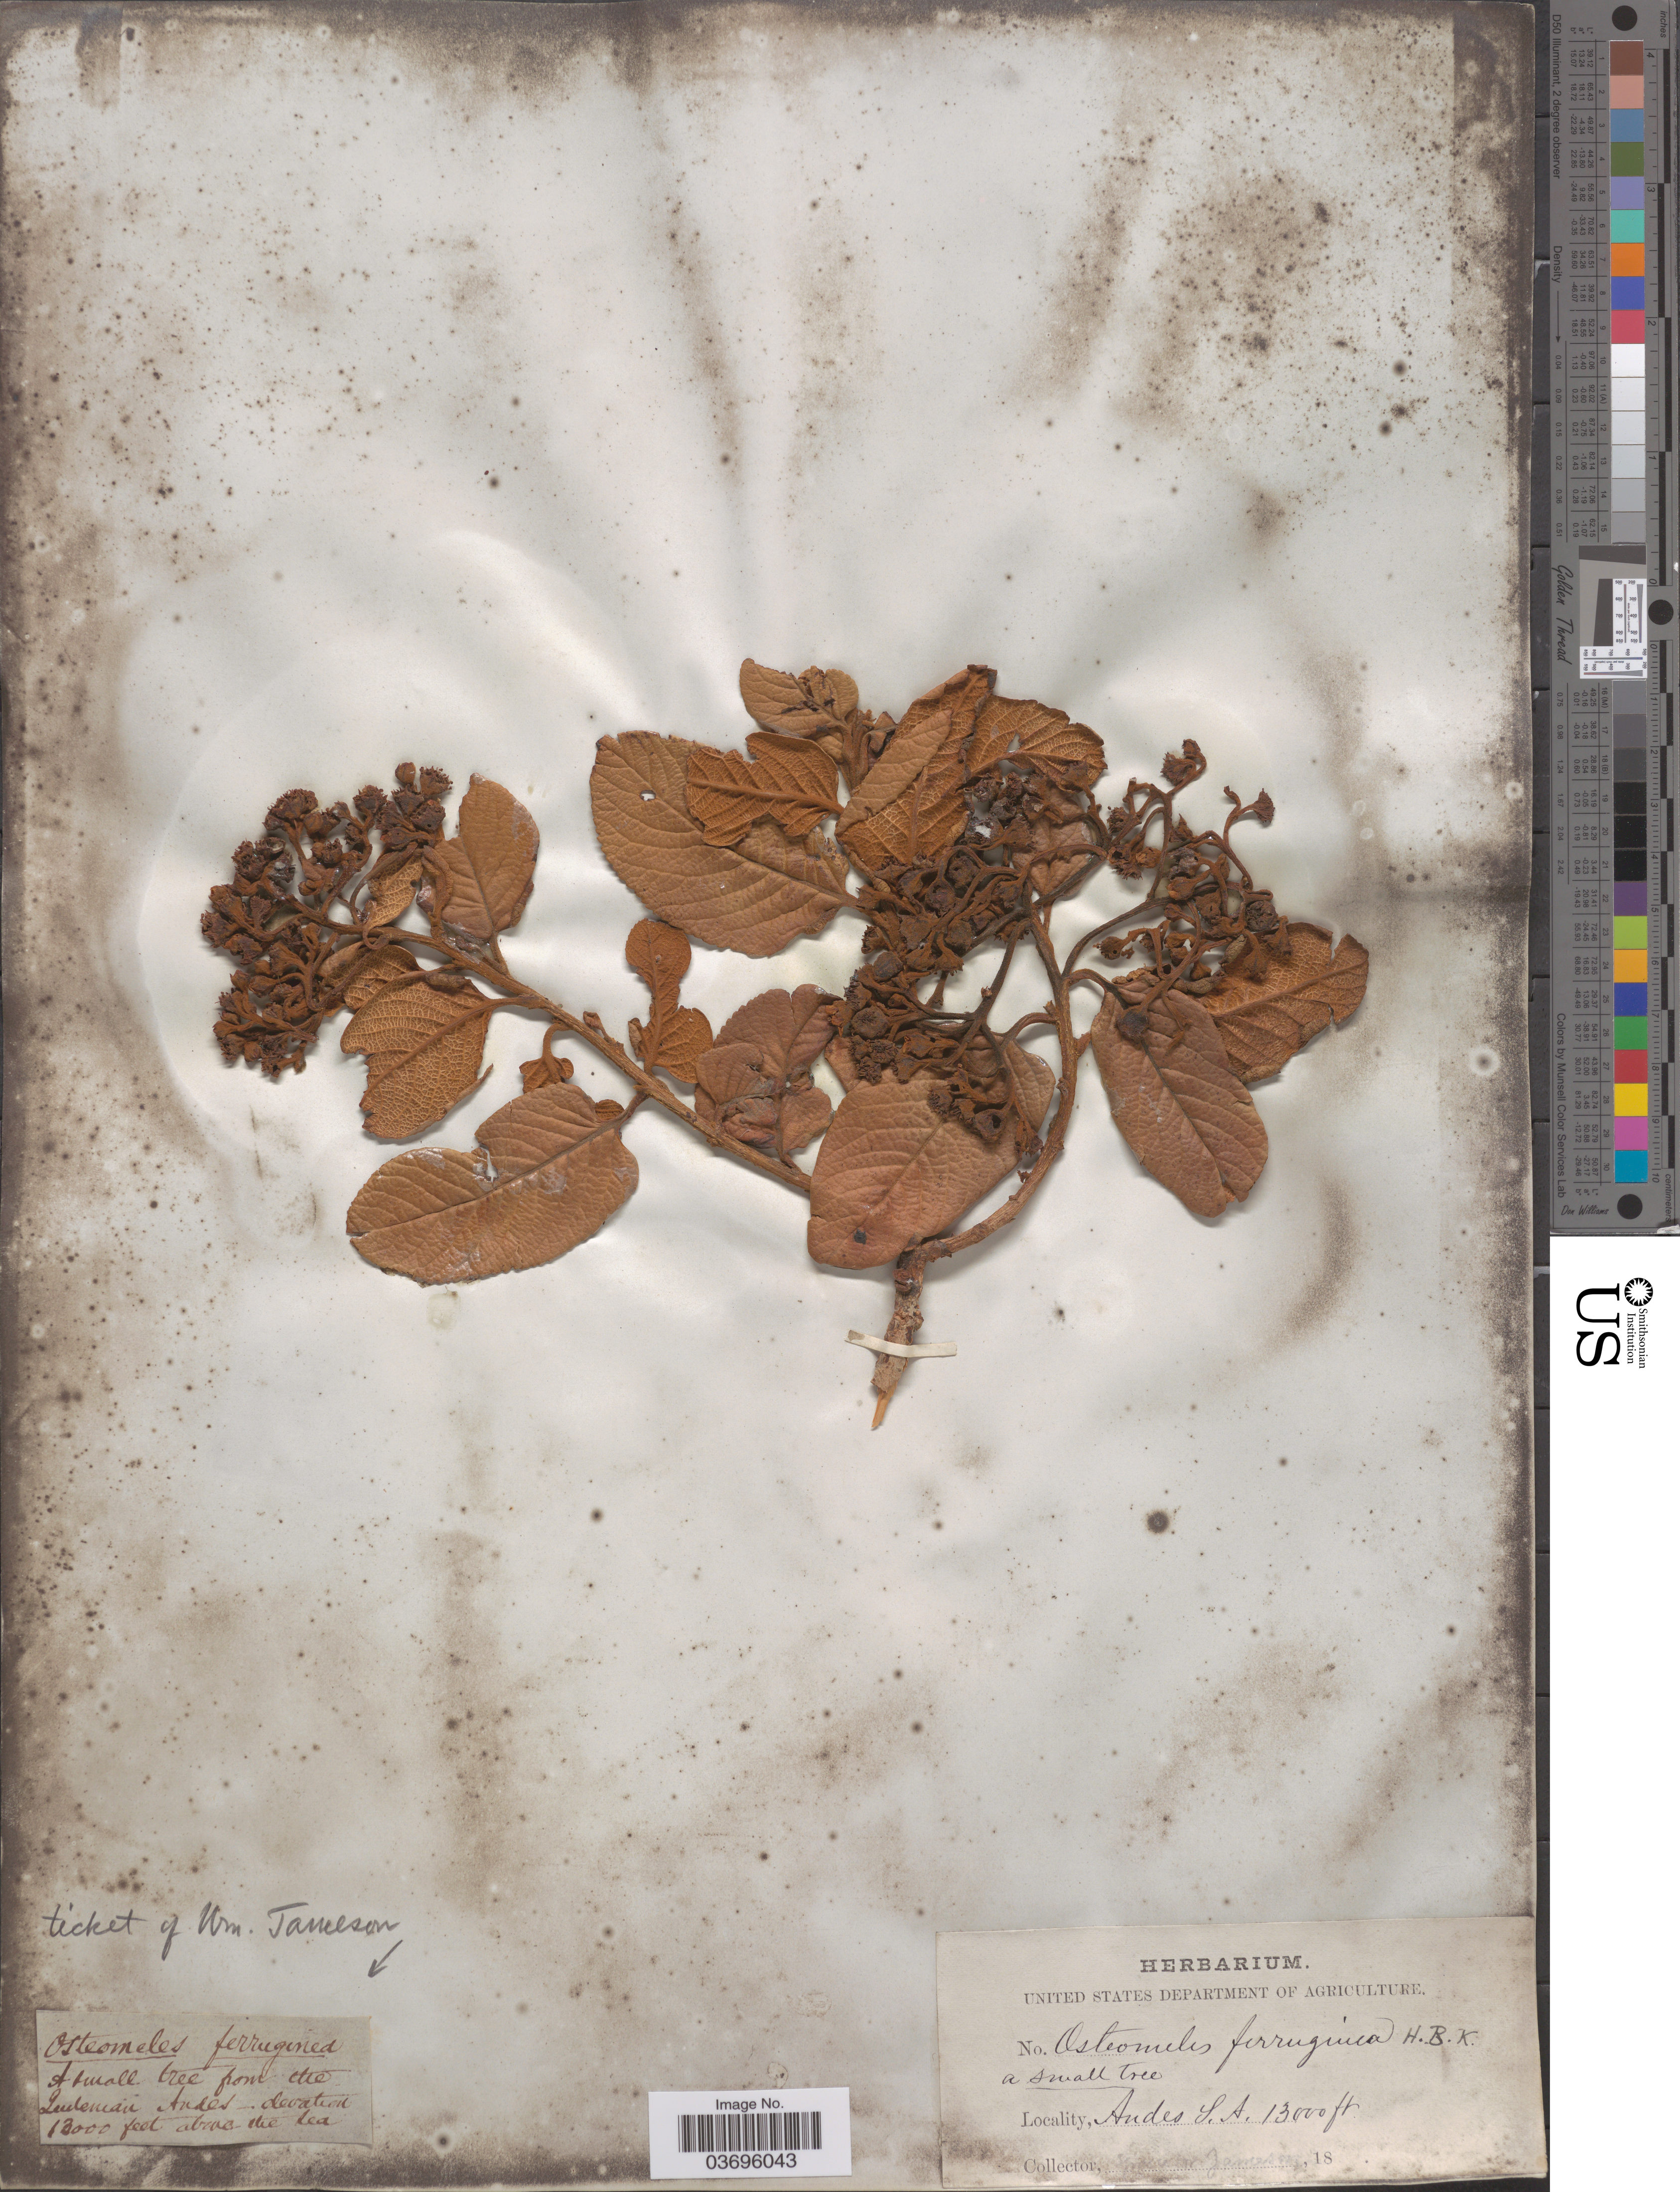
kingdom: Plantae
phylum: Tracheophyta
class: Magnoliopsida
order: Rosales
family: Rosaceae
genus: Hesperomeles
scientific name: Hesperomeles ferruginea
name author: (Juss. ex Pers.) Benth.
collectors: W. Jameson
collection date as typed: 18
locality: Andes S. A.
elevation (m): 3962